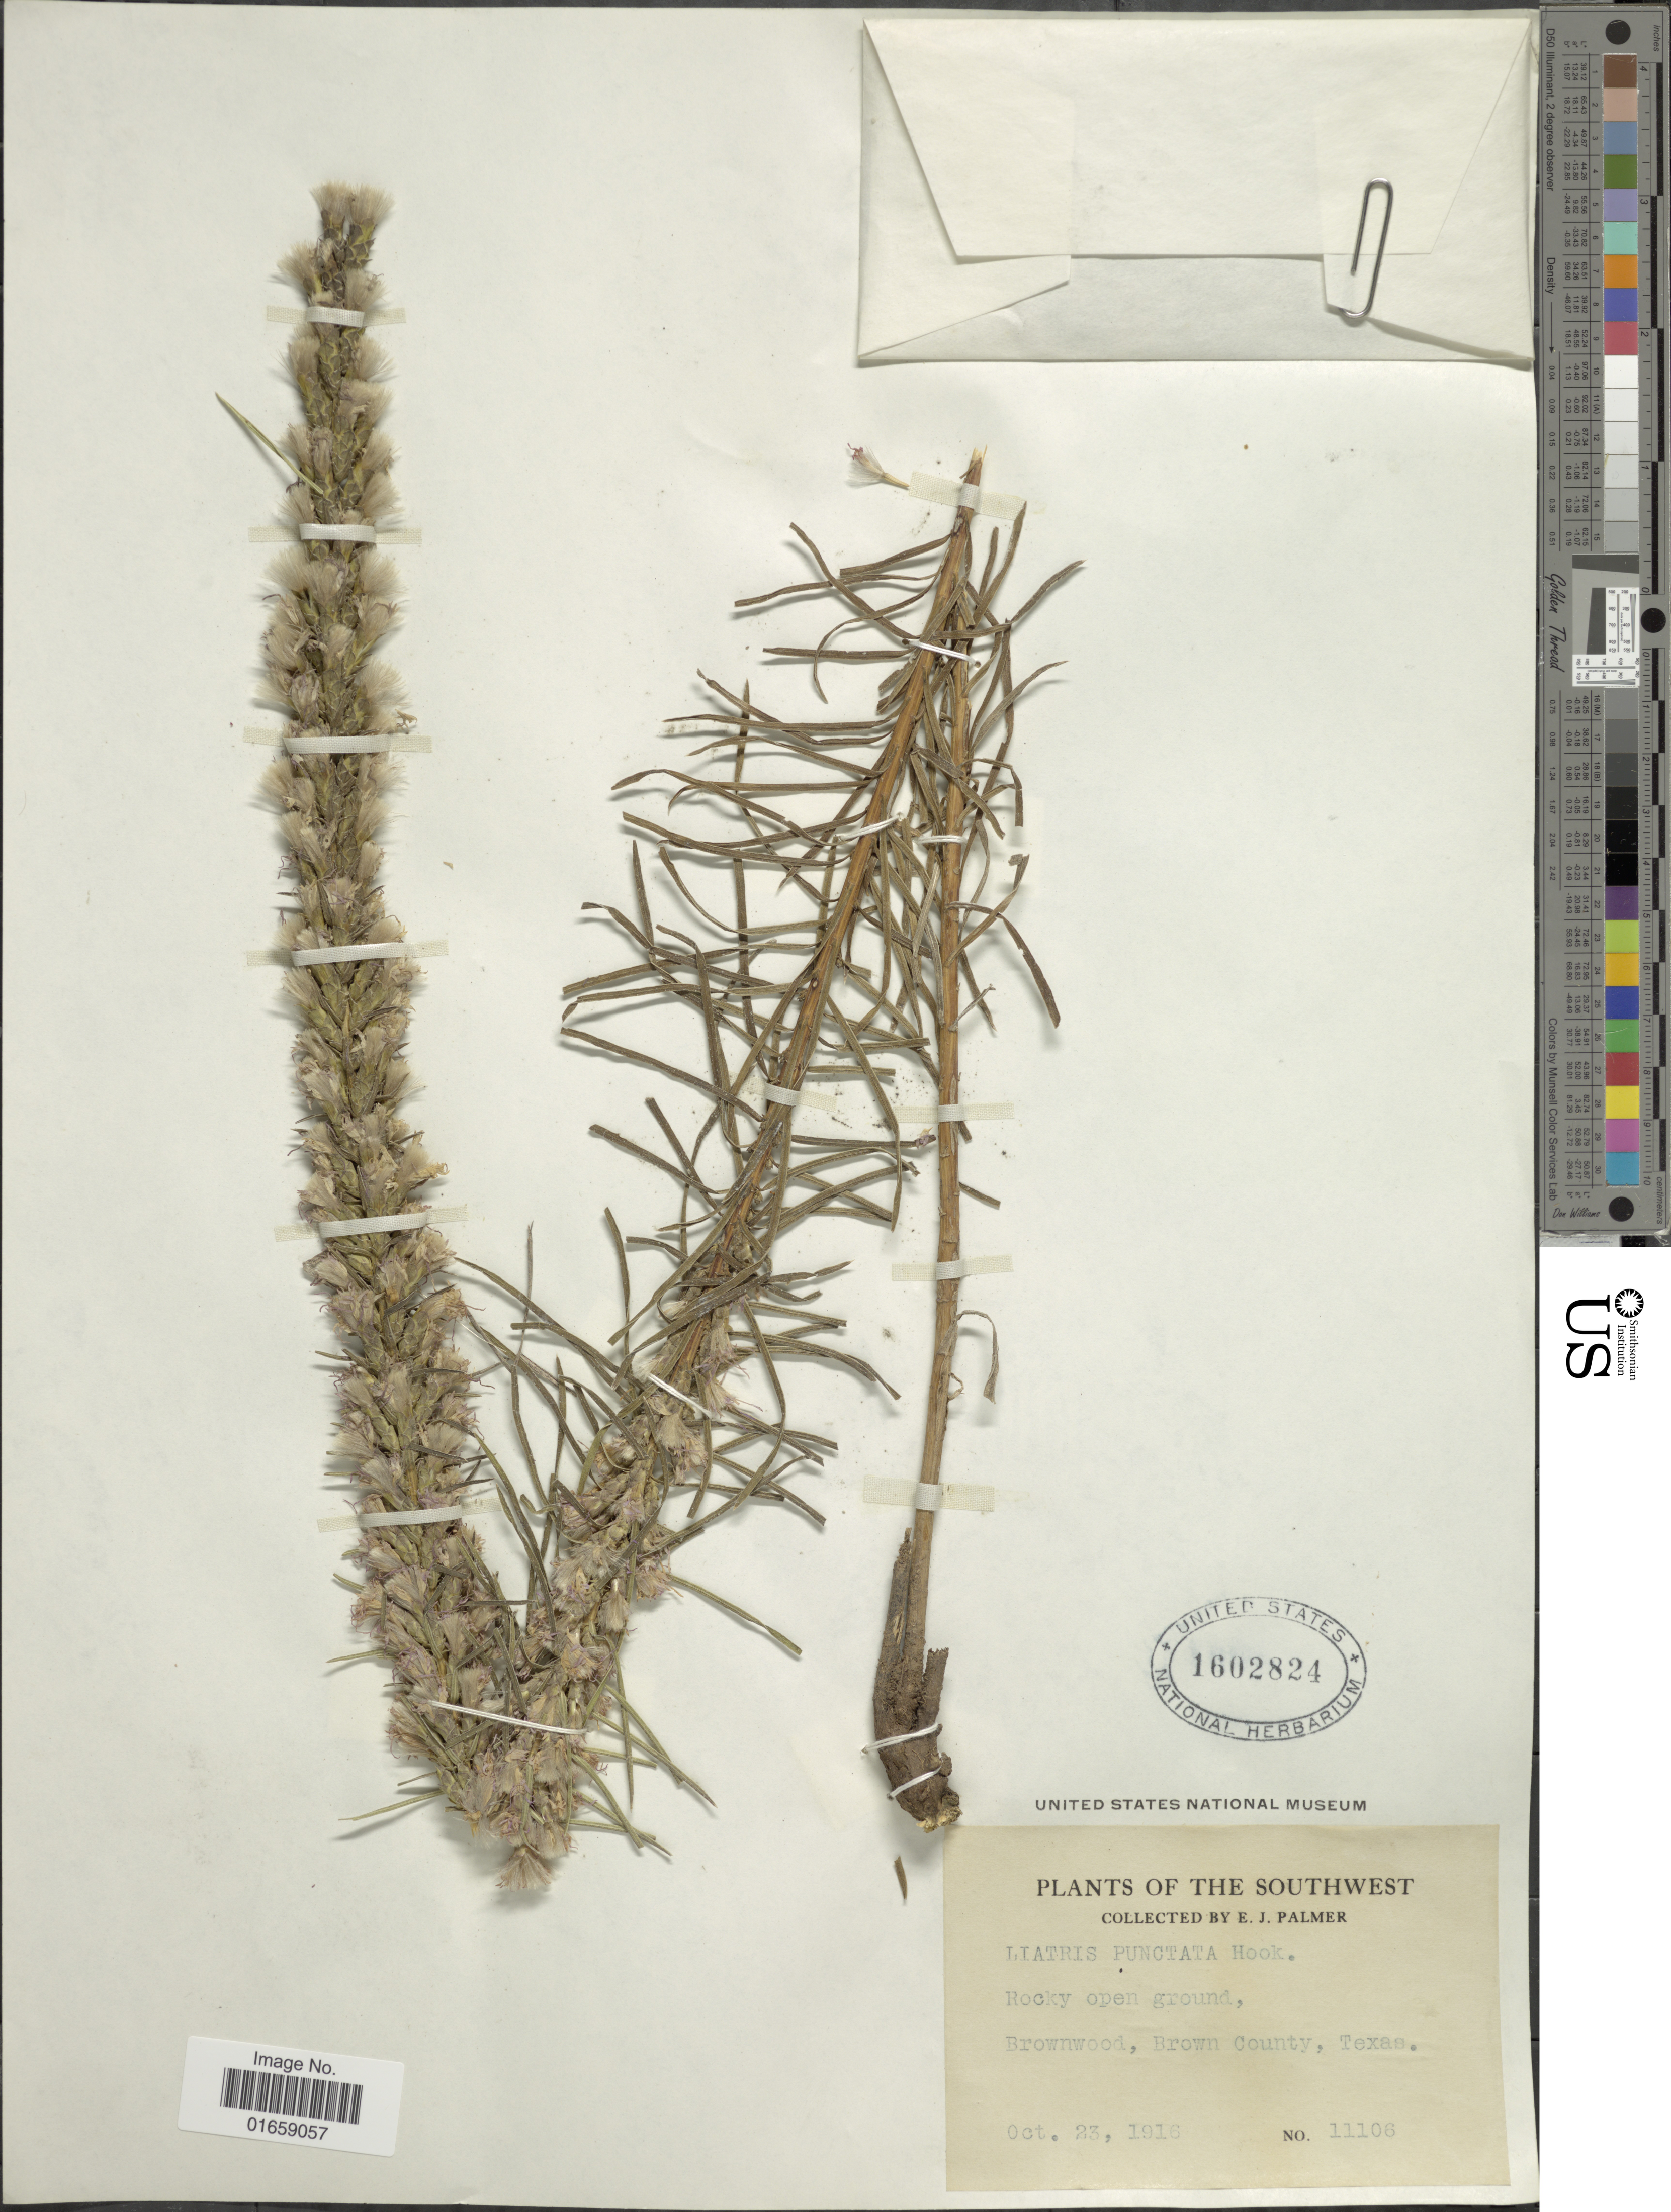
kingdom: Plantae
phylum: Tracheophyta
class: Magnoliopsida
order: Asterales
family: Asteraceae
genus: Liatris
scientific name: Liatris punctata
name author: Hook.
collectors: E. J. Palmer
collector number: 11106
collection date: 1916-10-23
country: United States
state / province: Texas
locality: The Southwest, Rocky open ground, Brownwood, Brown County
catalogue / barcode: US 1602824